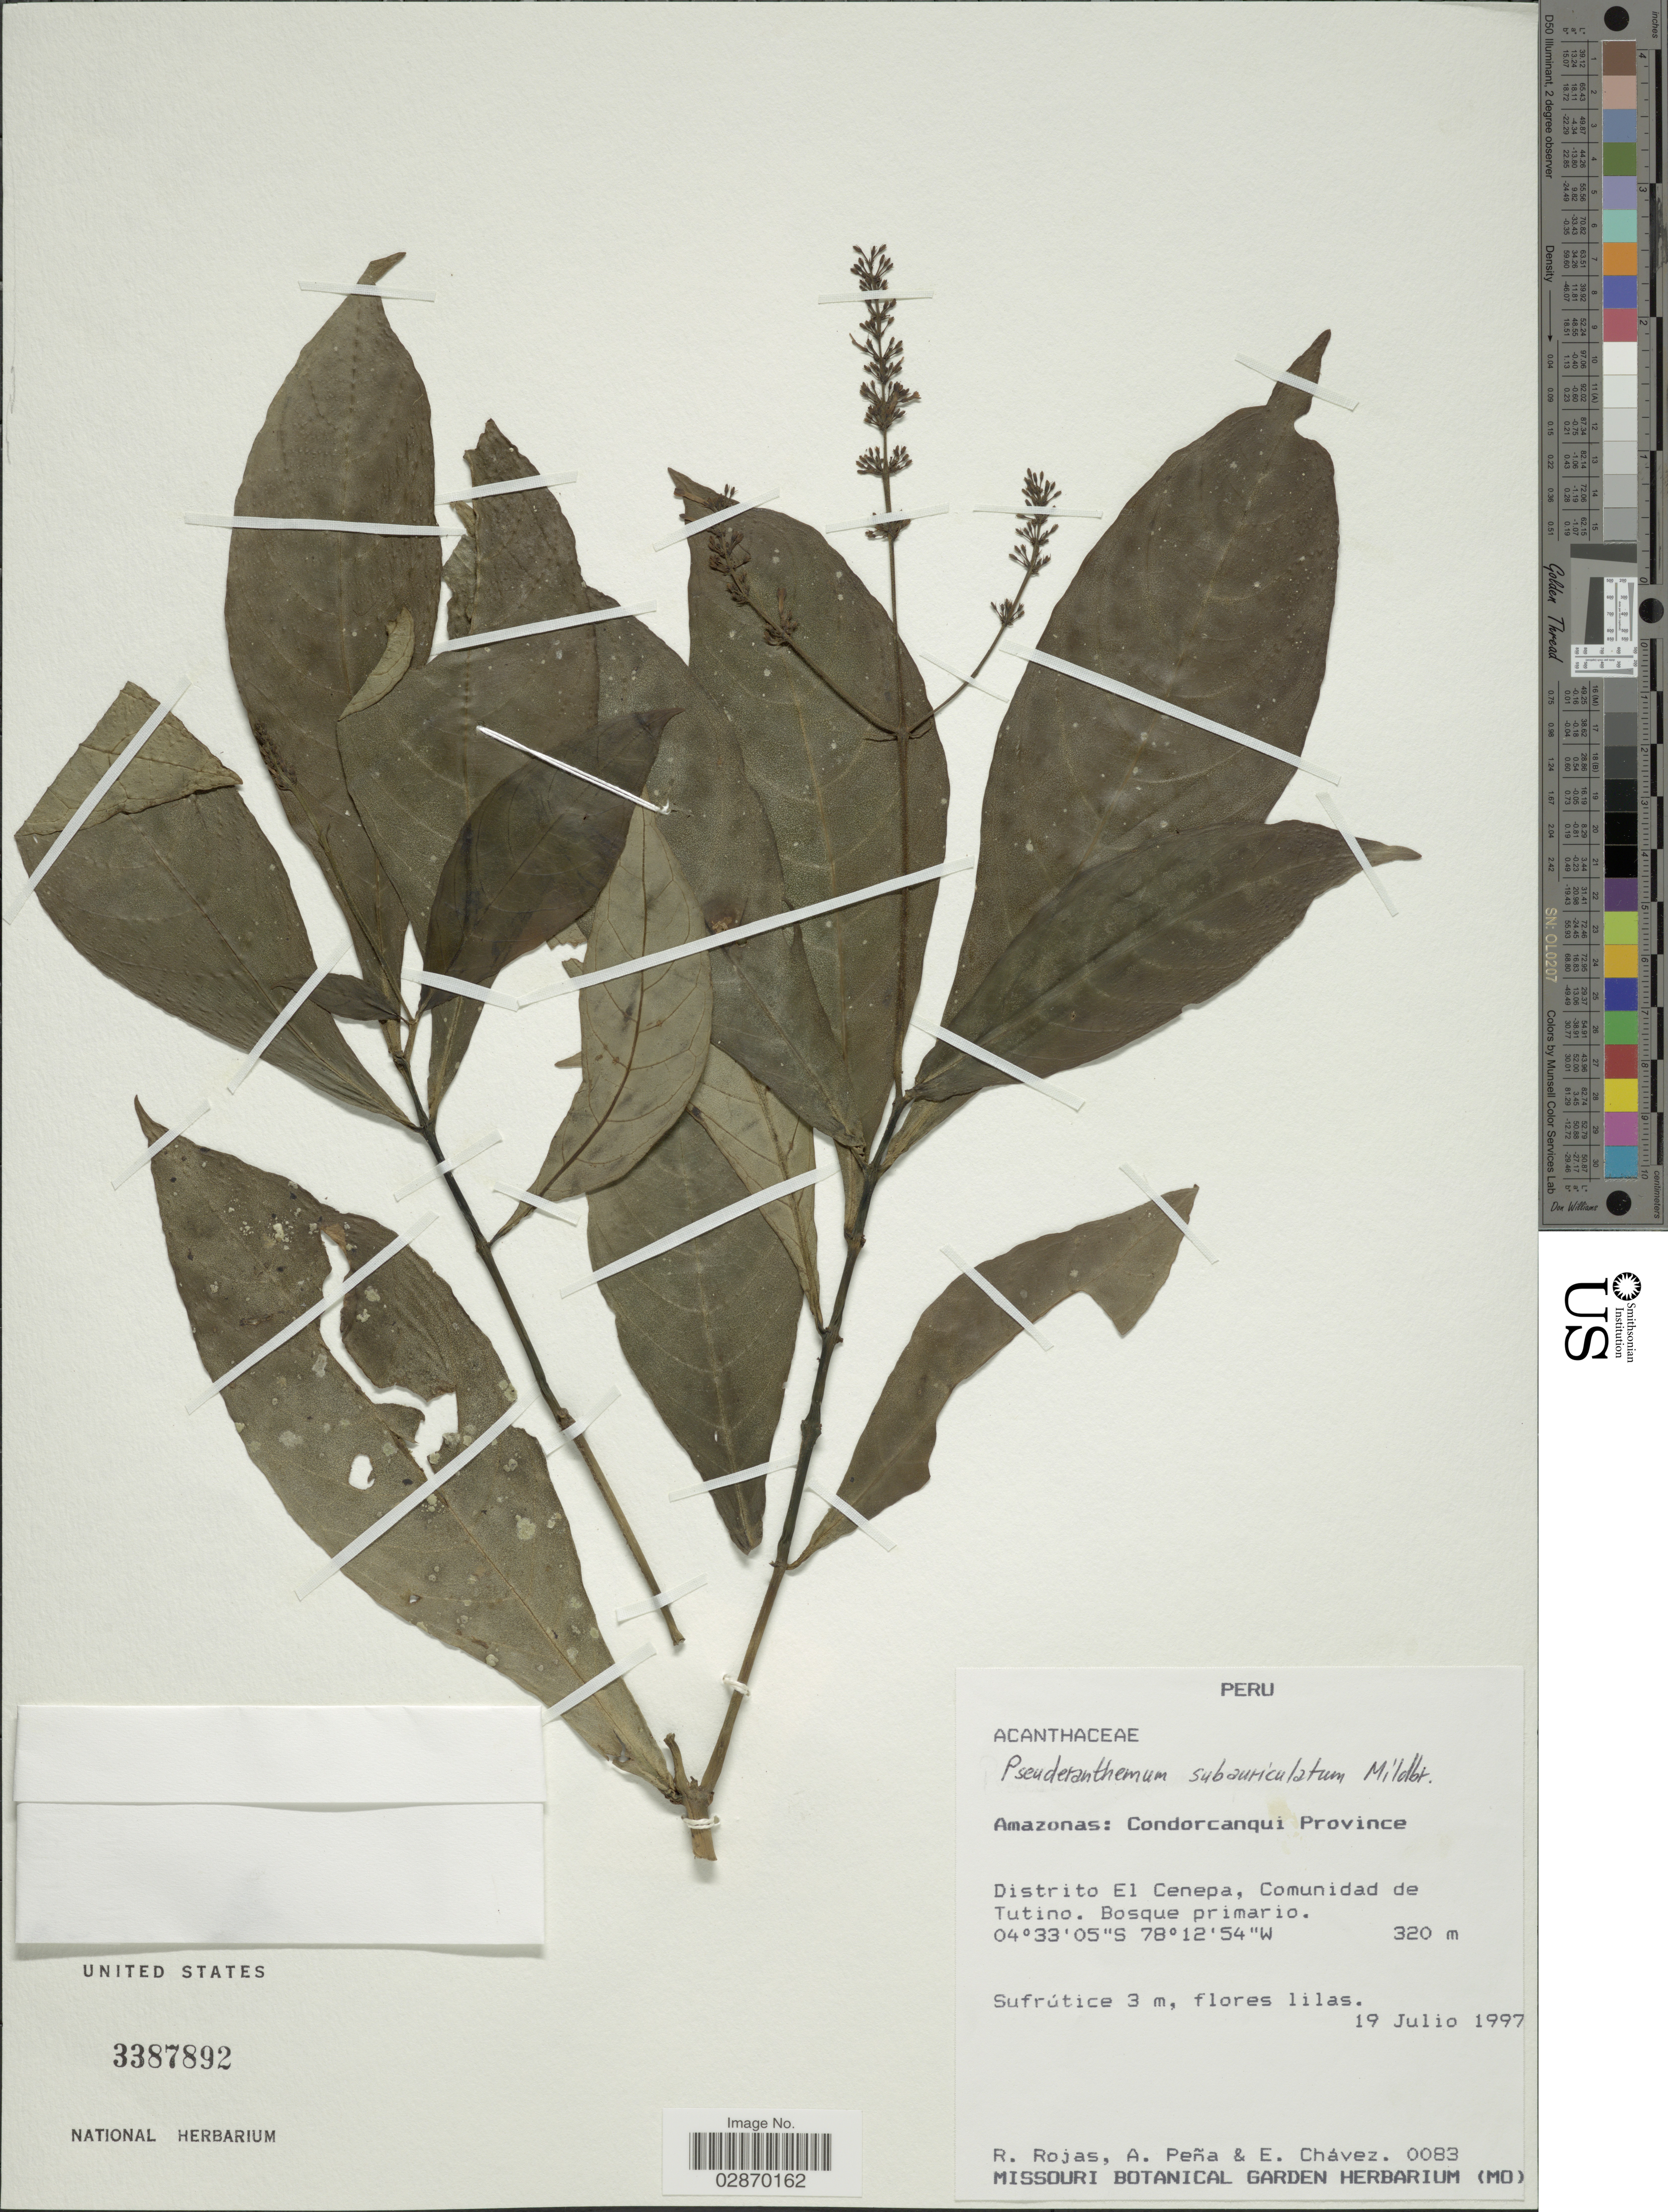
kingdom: Plantae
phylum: Tracheophyta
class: Magnoliopsida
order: Lamiales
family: Acanthaceae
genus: Pseuderanthemum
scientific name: Pseuderanthemum subauriculatum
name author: Mildbr.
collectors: R. Rojas, A. Peña & E. Chávez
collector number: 0083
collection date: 1997-07-19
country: Peru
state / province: Amazonas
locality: Condorcanqui Province. Distrito El Cenepa, Comunidad de Tutino.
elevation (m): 320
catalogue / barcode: US 3387892